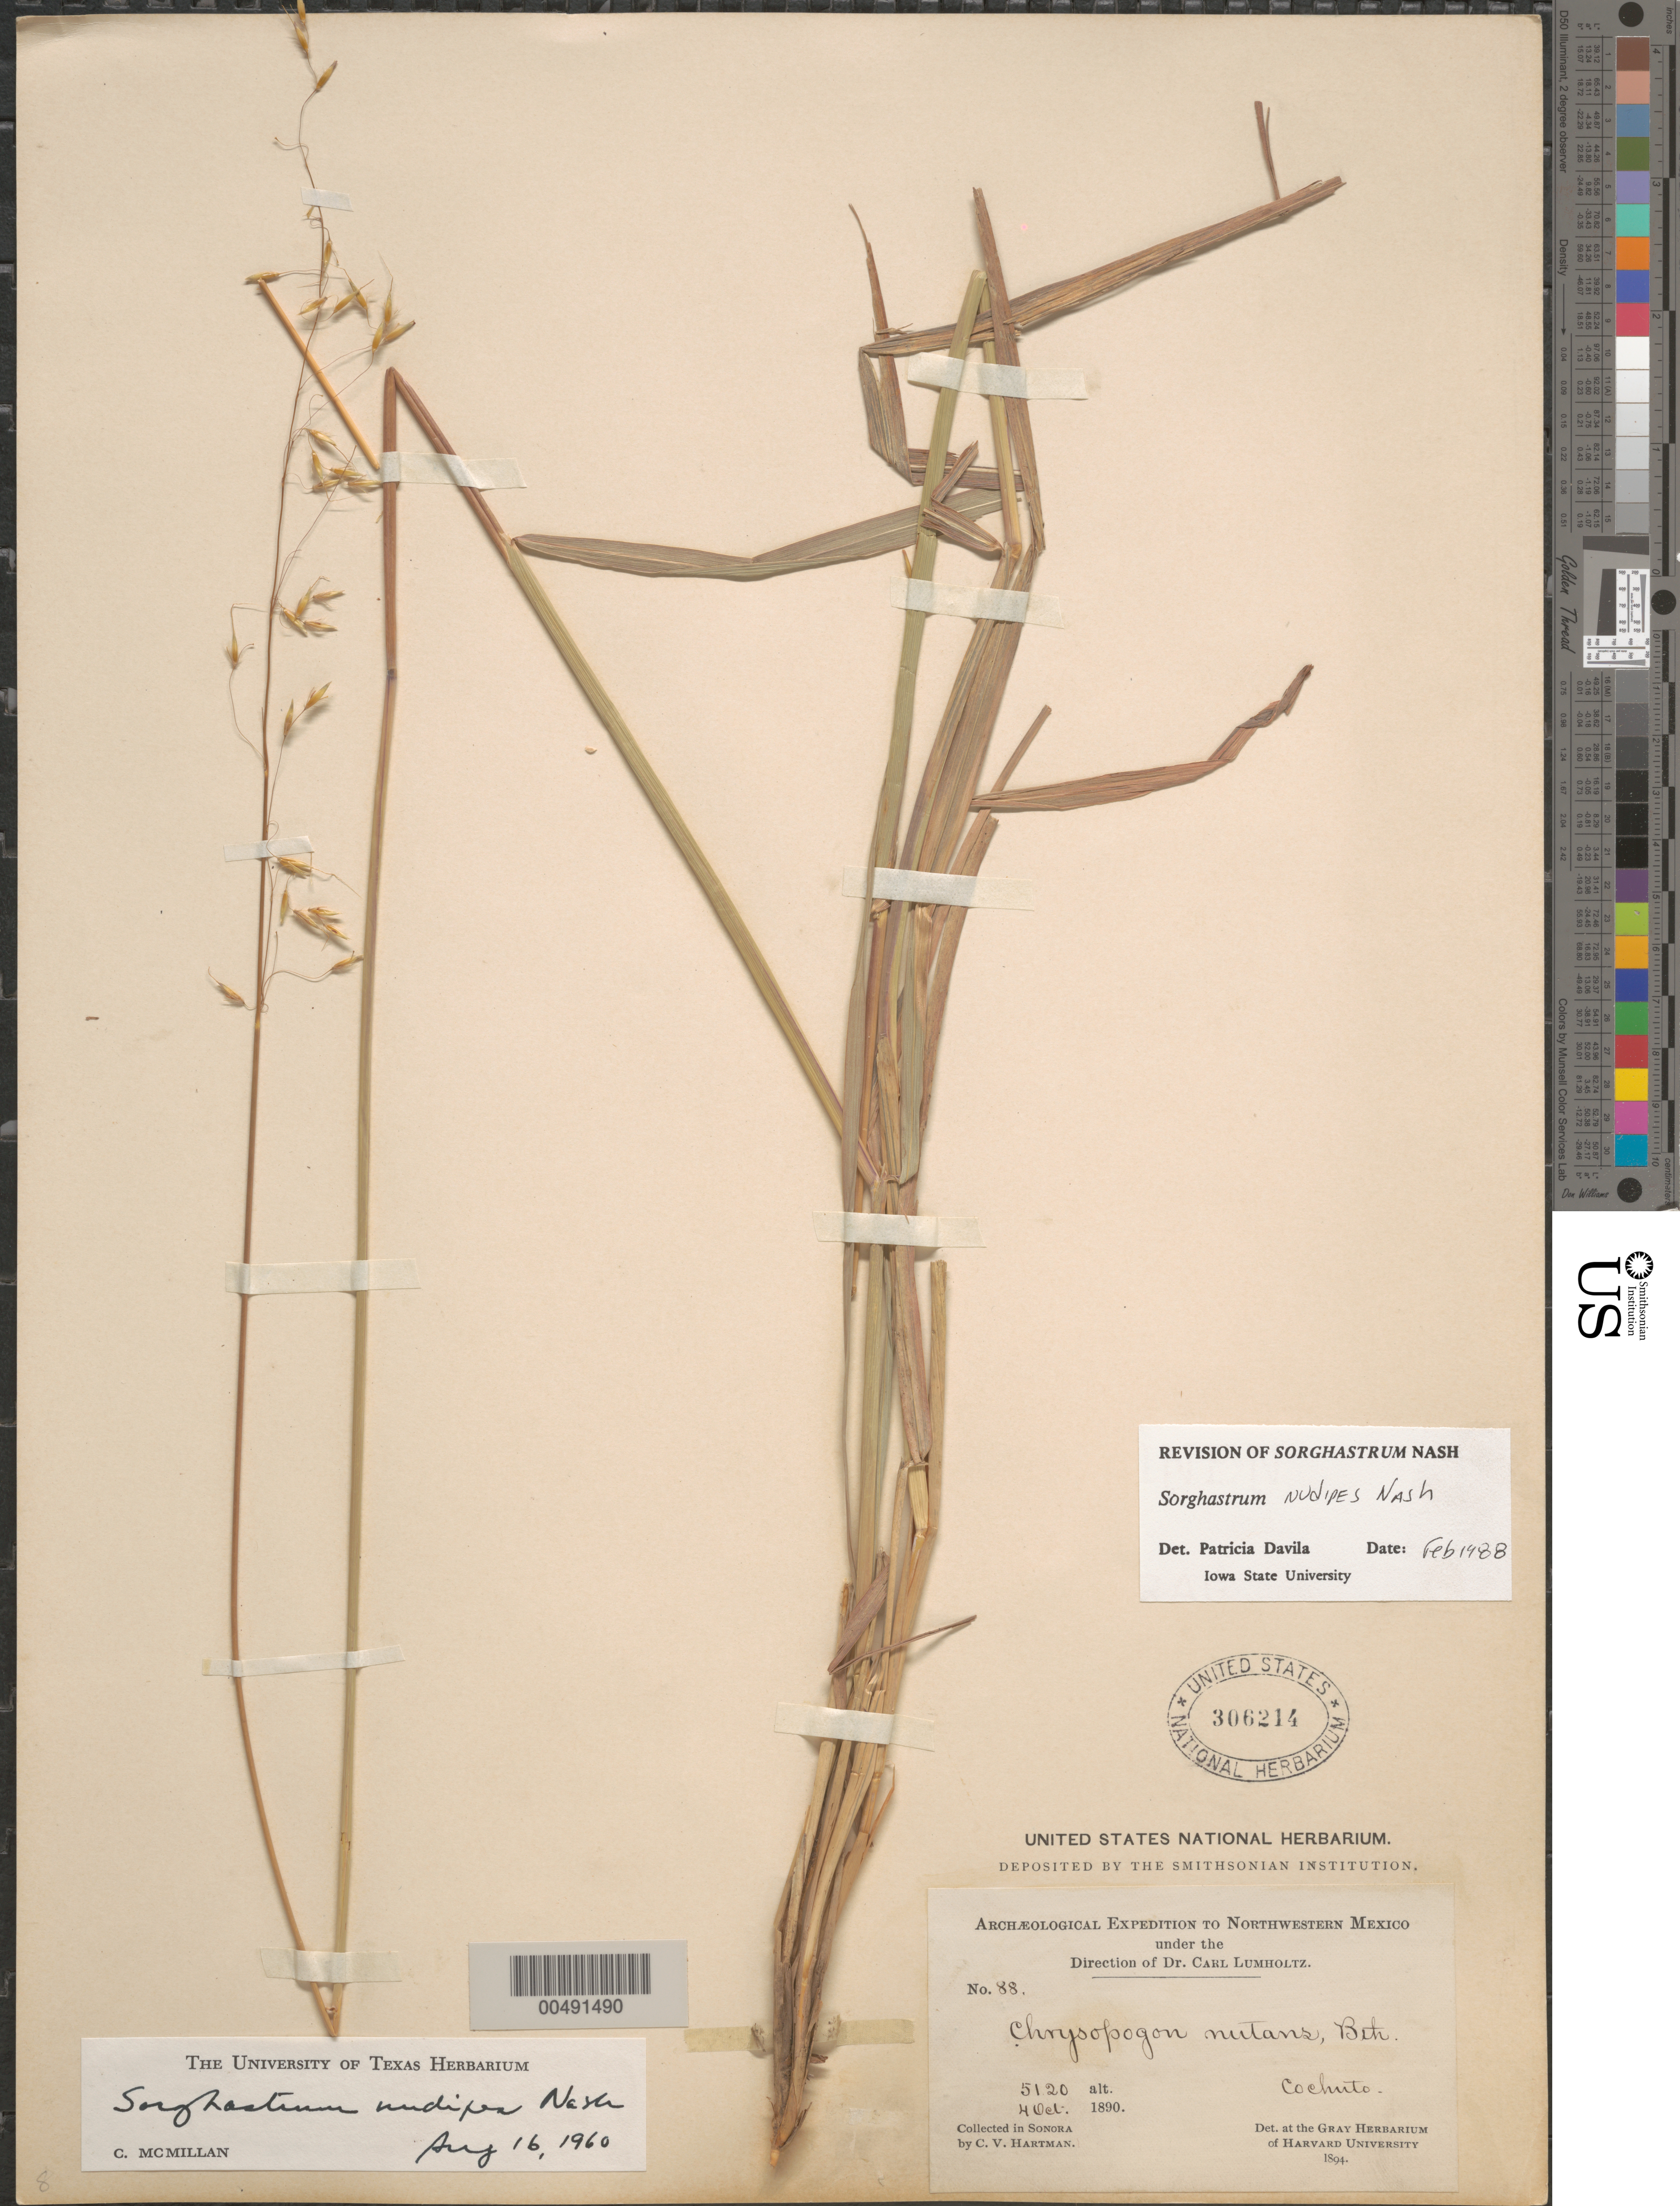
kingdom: Plantae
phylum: Tracheophyta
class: Liliopsida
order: Poales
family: Poaceae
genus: Sorghastrum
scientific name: Sorghastrum nudipes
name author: Nash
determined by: Dávila, P. D.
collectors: C. V. Hartman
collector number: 88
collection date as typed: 4 Oct 1890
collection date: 1890-10-04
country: Mexico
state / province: Sonora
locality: Cochuto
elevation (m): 1561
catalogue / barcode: US 306214